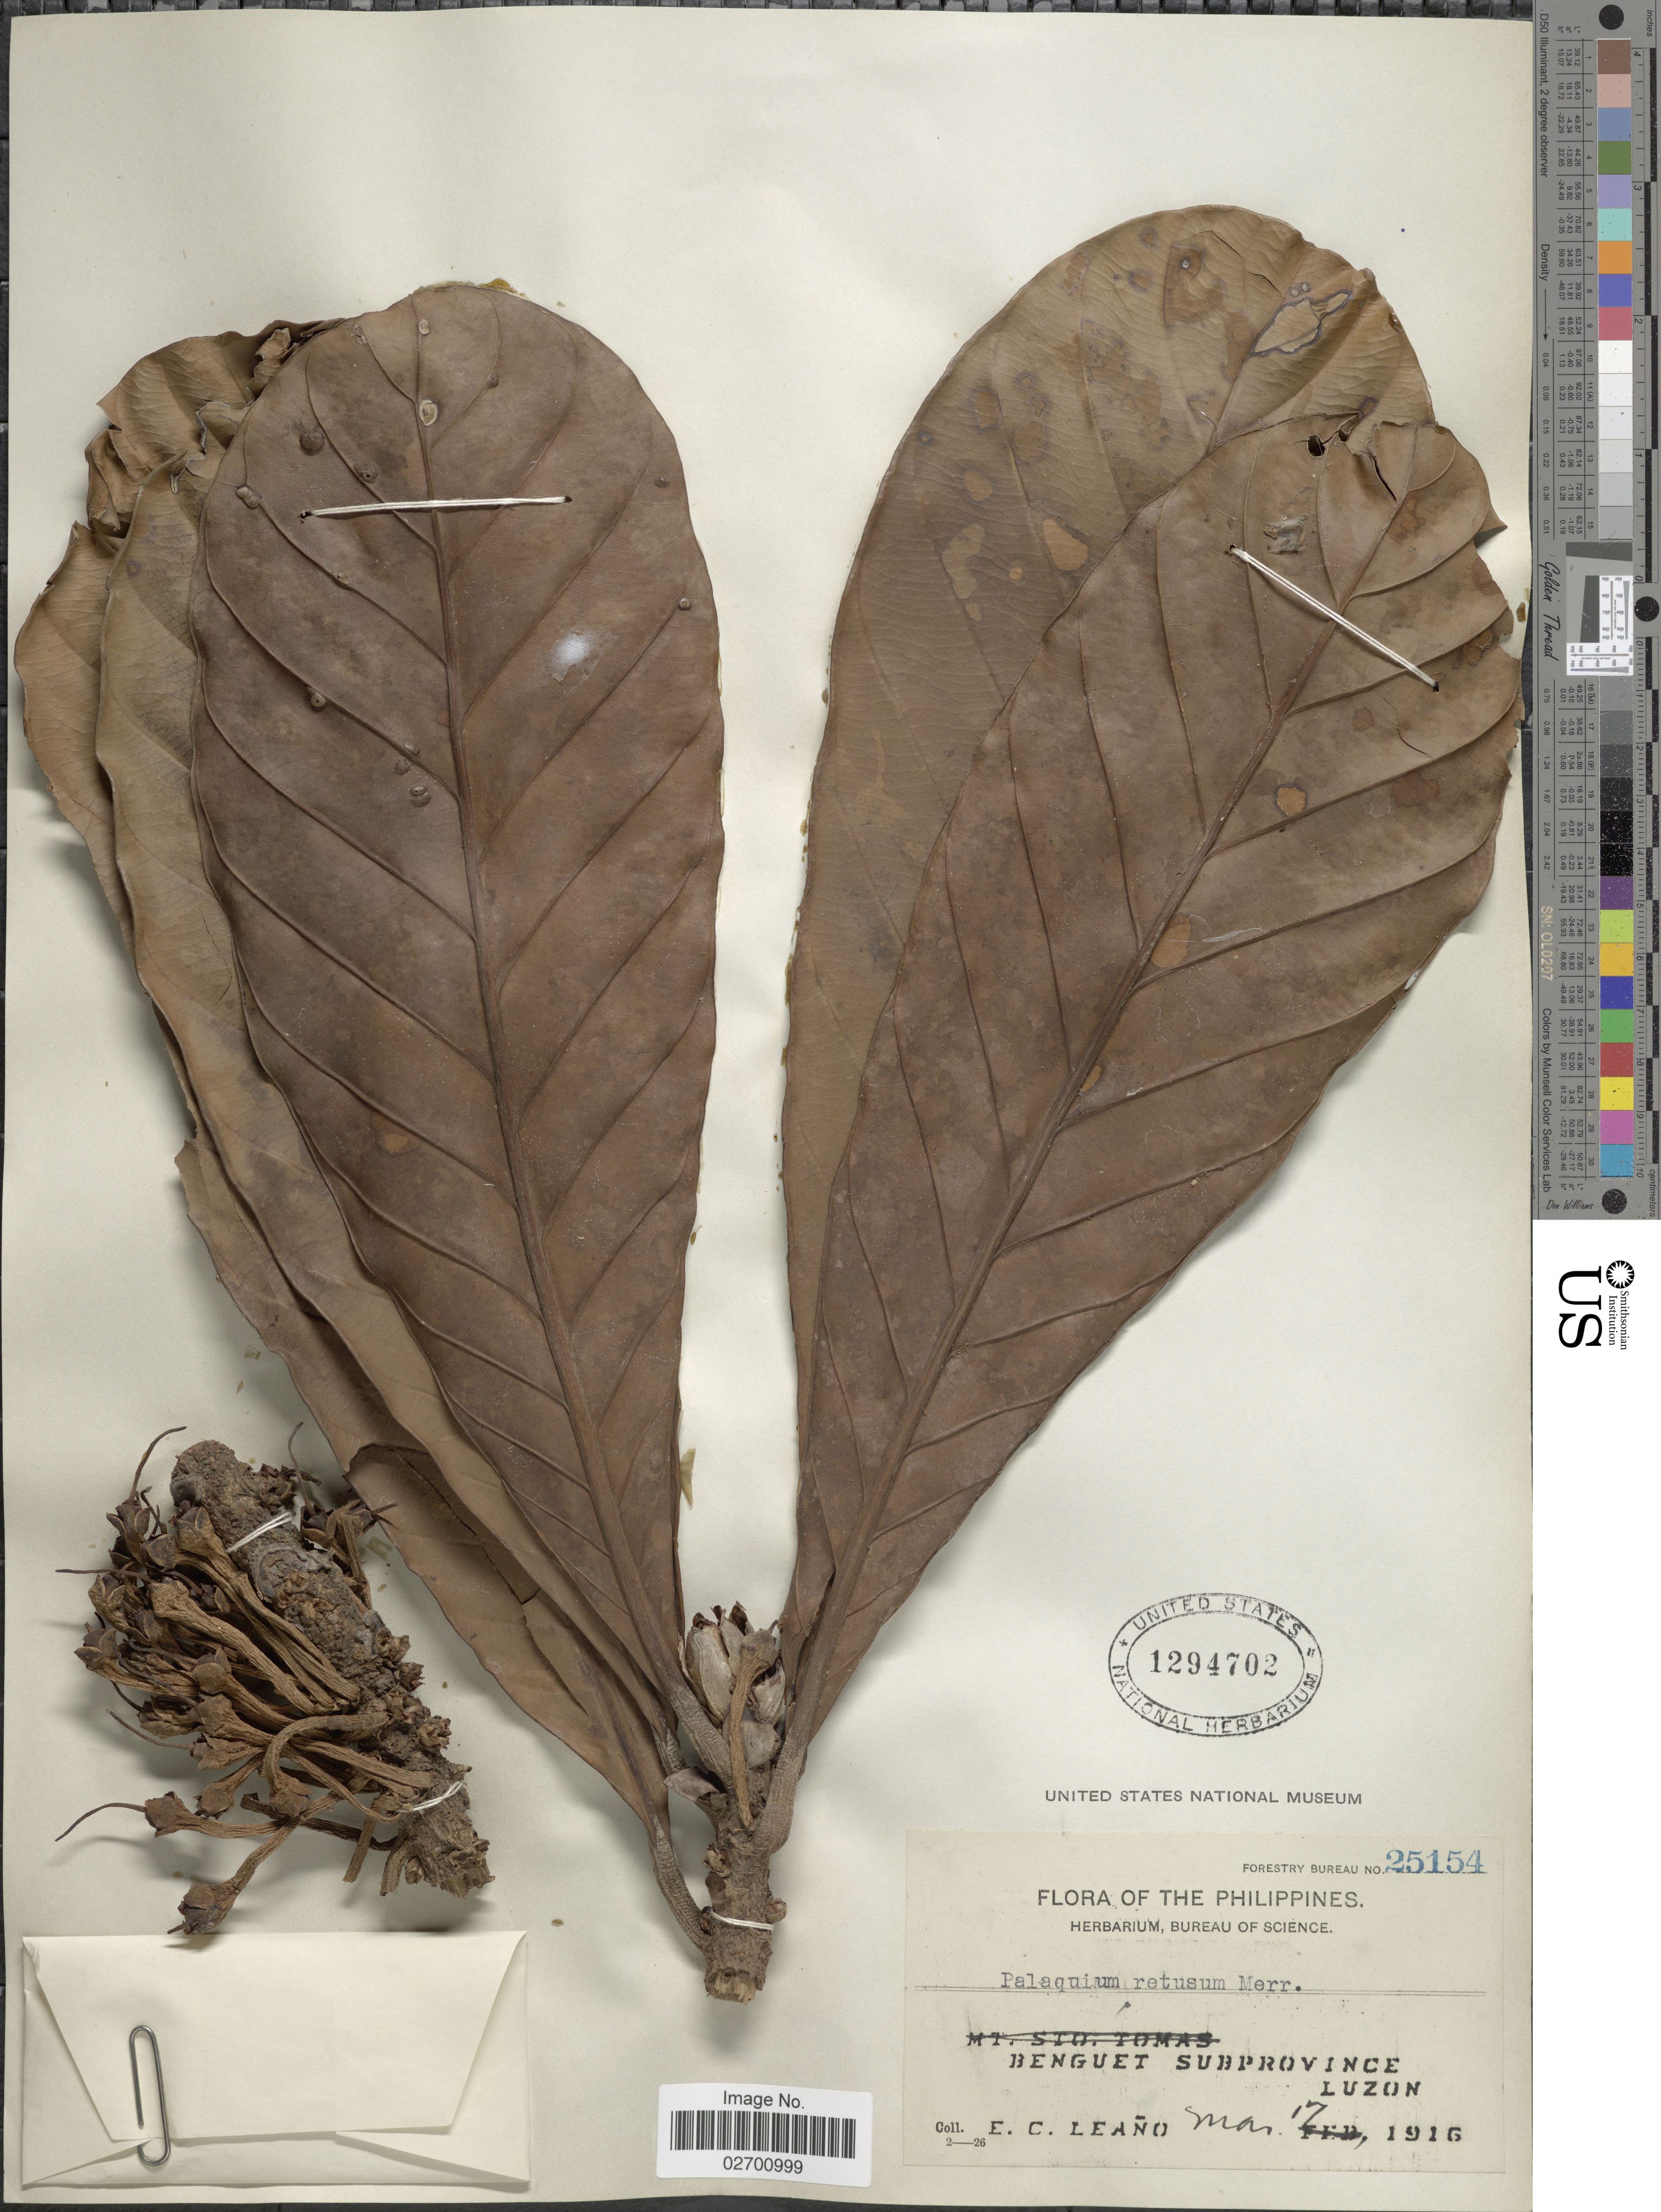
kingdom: Plantae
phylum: Tracheophyta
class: Magnoliopsida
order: Ericales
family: Sapotaceae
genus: Palaquium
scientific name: Palaquium retusum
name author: Merr.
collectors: E. Leano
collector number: Forestry Bureau 25154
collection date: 1916-03-17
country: Philippines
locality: Benguet Subprovince, Luzon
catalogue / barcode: US 1294702